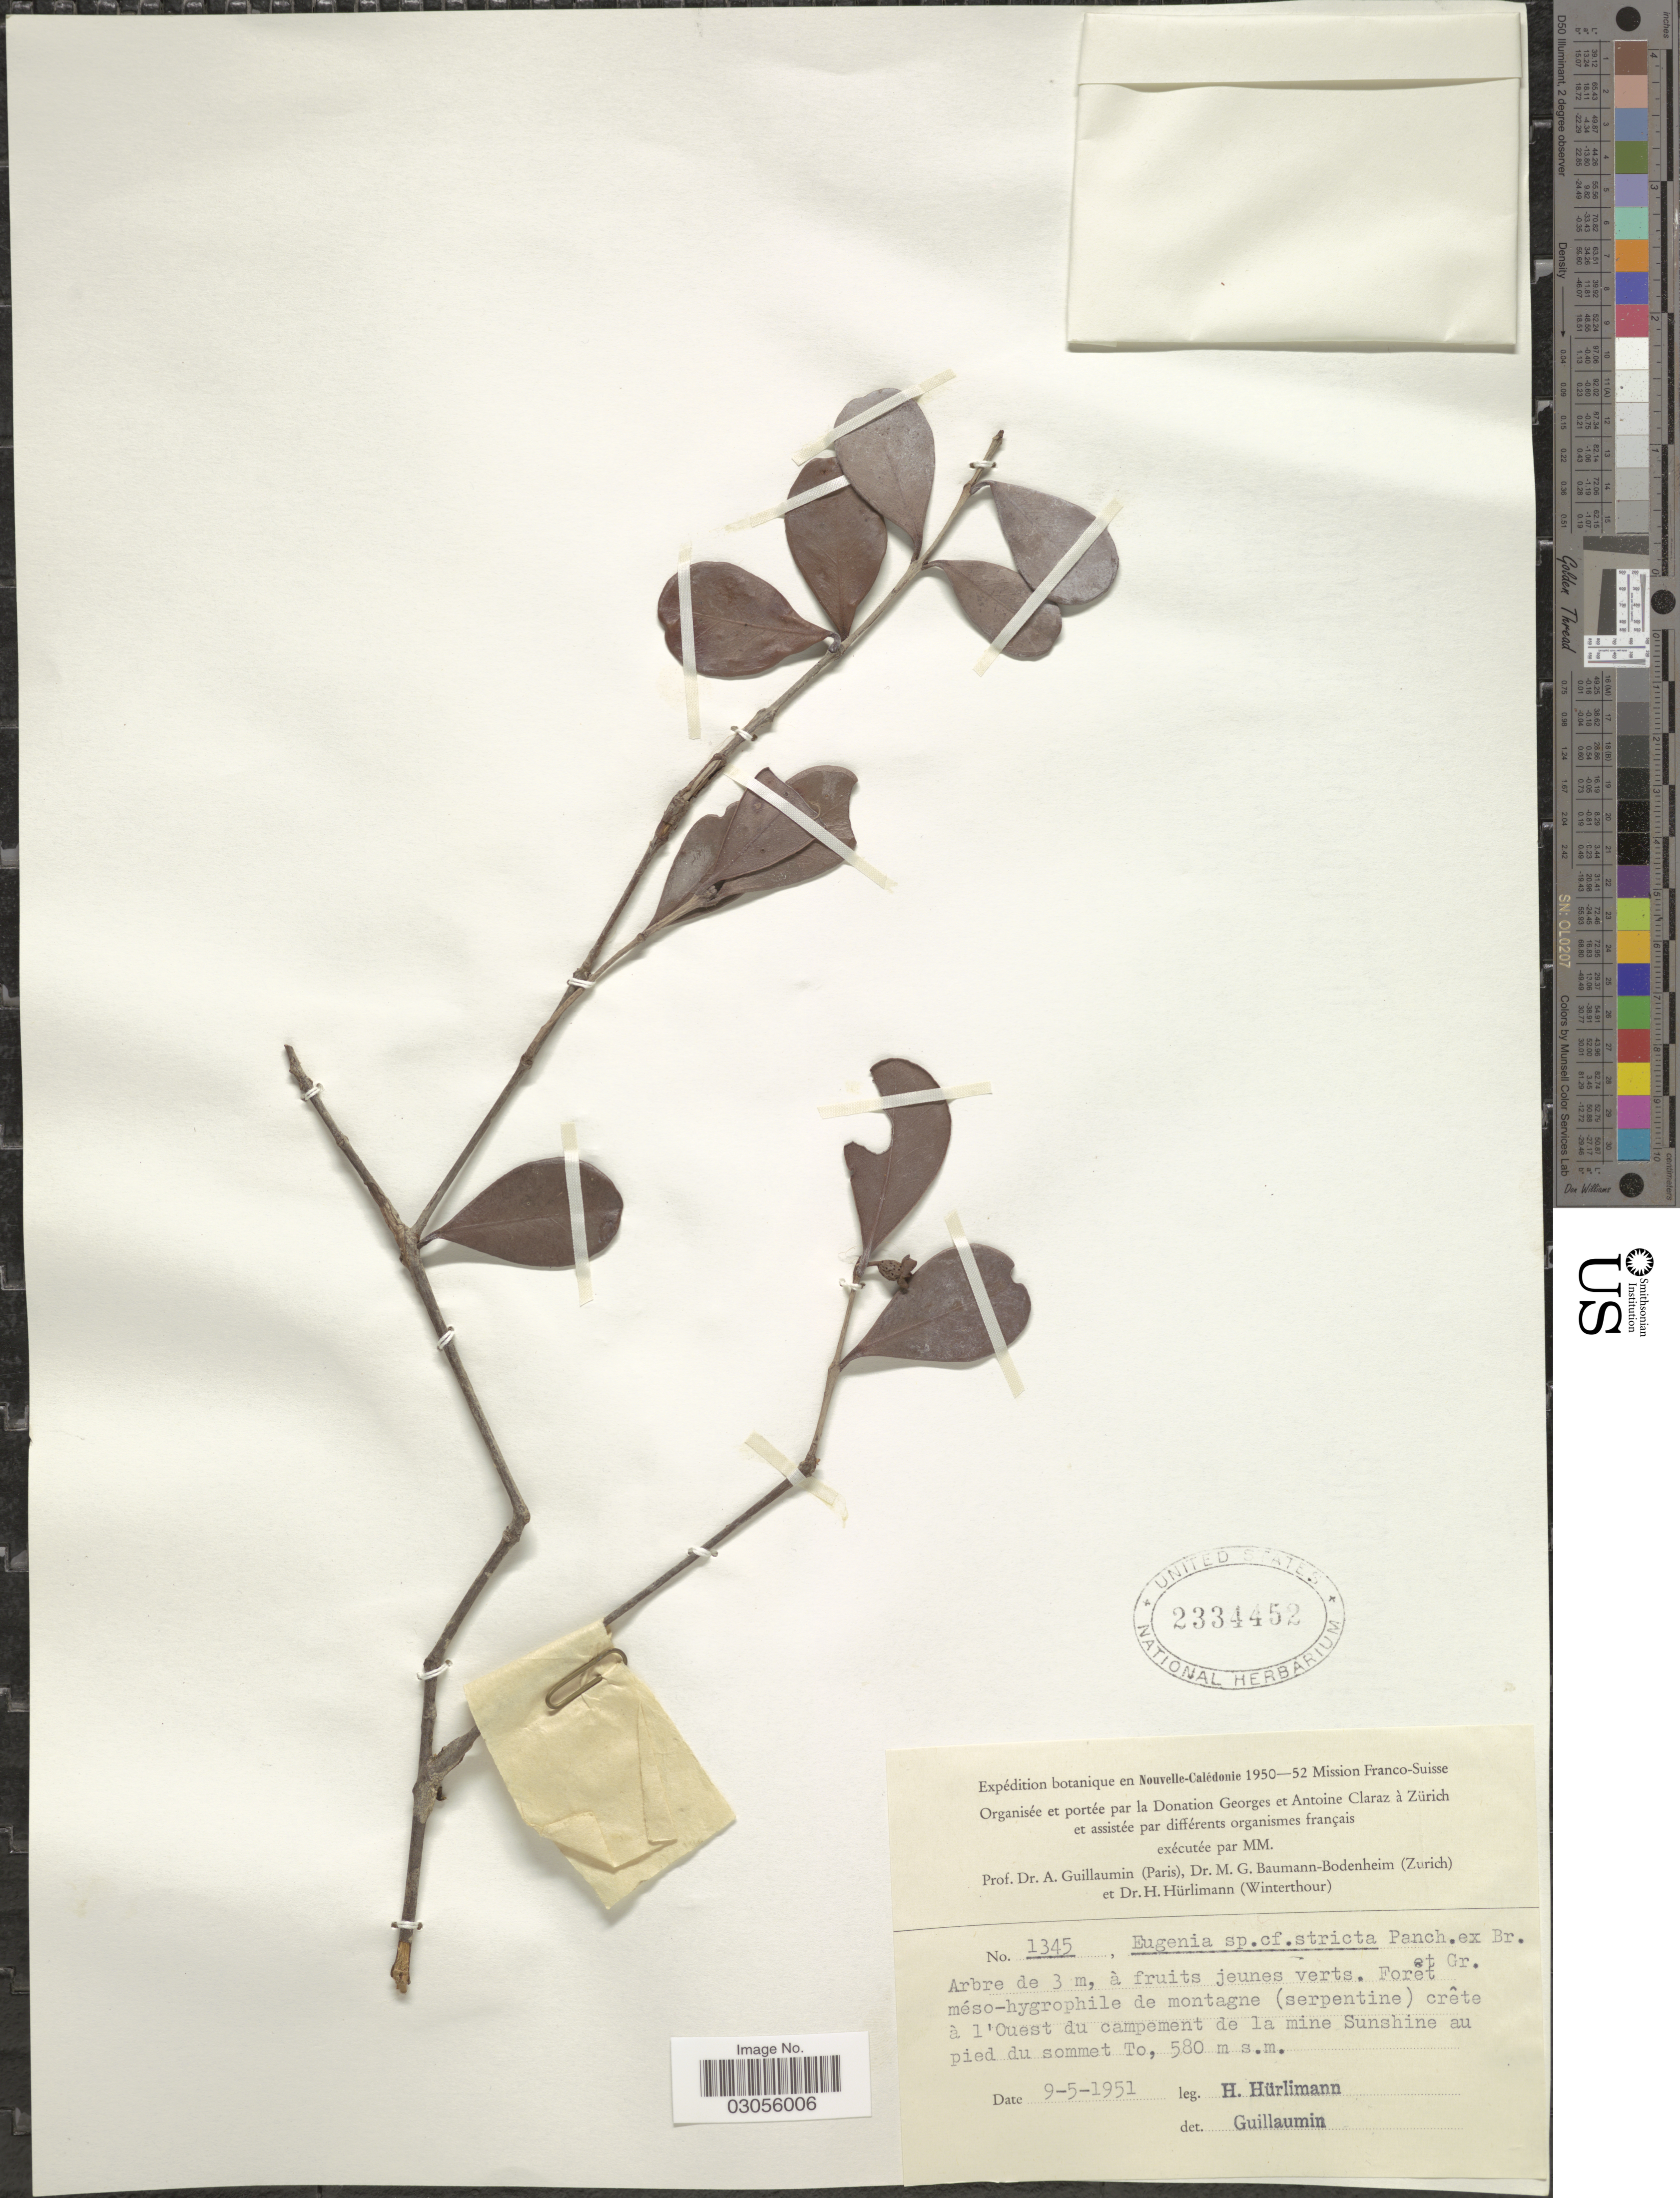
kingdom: Plantae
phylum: Tracheophyta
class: Magnoliopsida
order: Myrtales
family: Myrtaceae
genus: Eugenia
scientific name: Eugenia stricta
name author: Pancher ex Brongn. & Gris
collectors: H. Hürlimann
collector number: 1345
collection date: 1951-05-09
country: New Caledonia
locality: Forêt méso-hygrophile de montagne (serpentine) crête à l'Ouest du campement de la mine Sunshine au pied du sommet To.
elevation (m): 580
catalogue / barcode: US 2334452